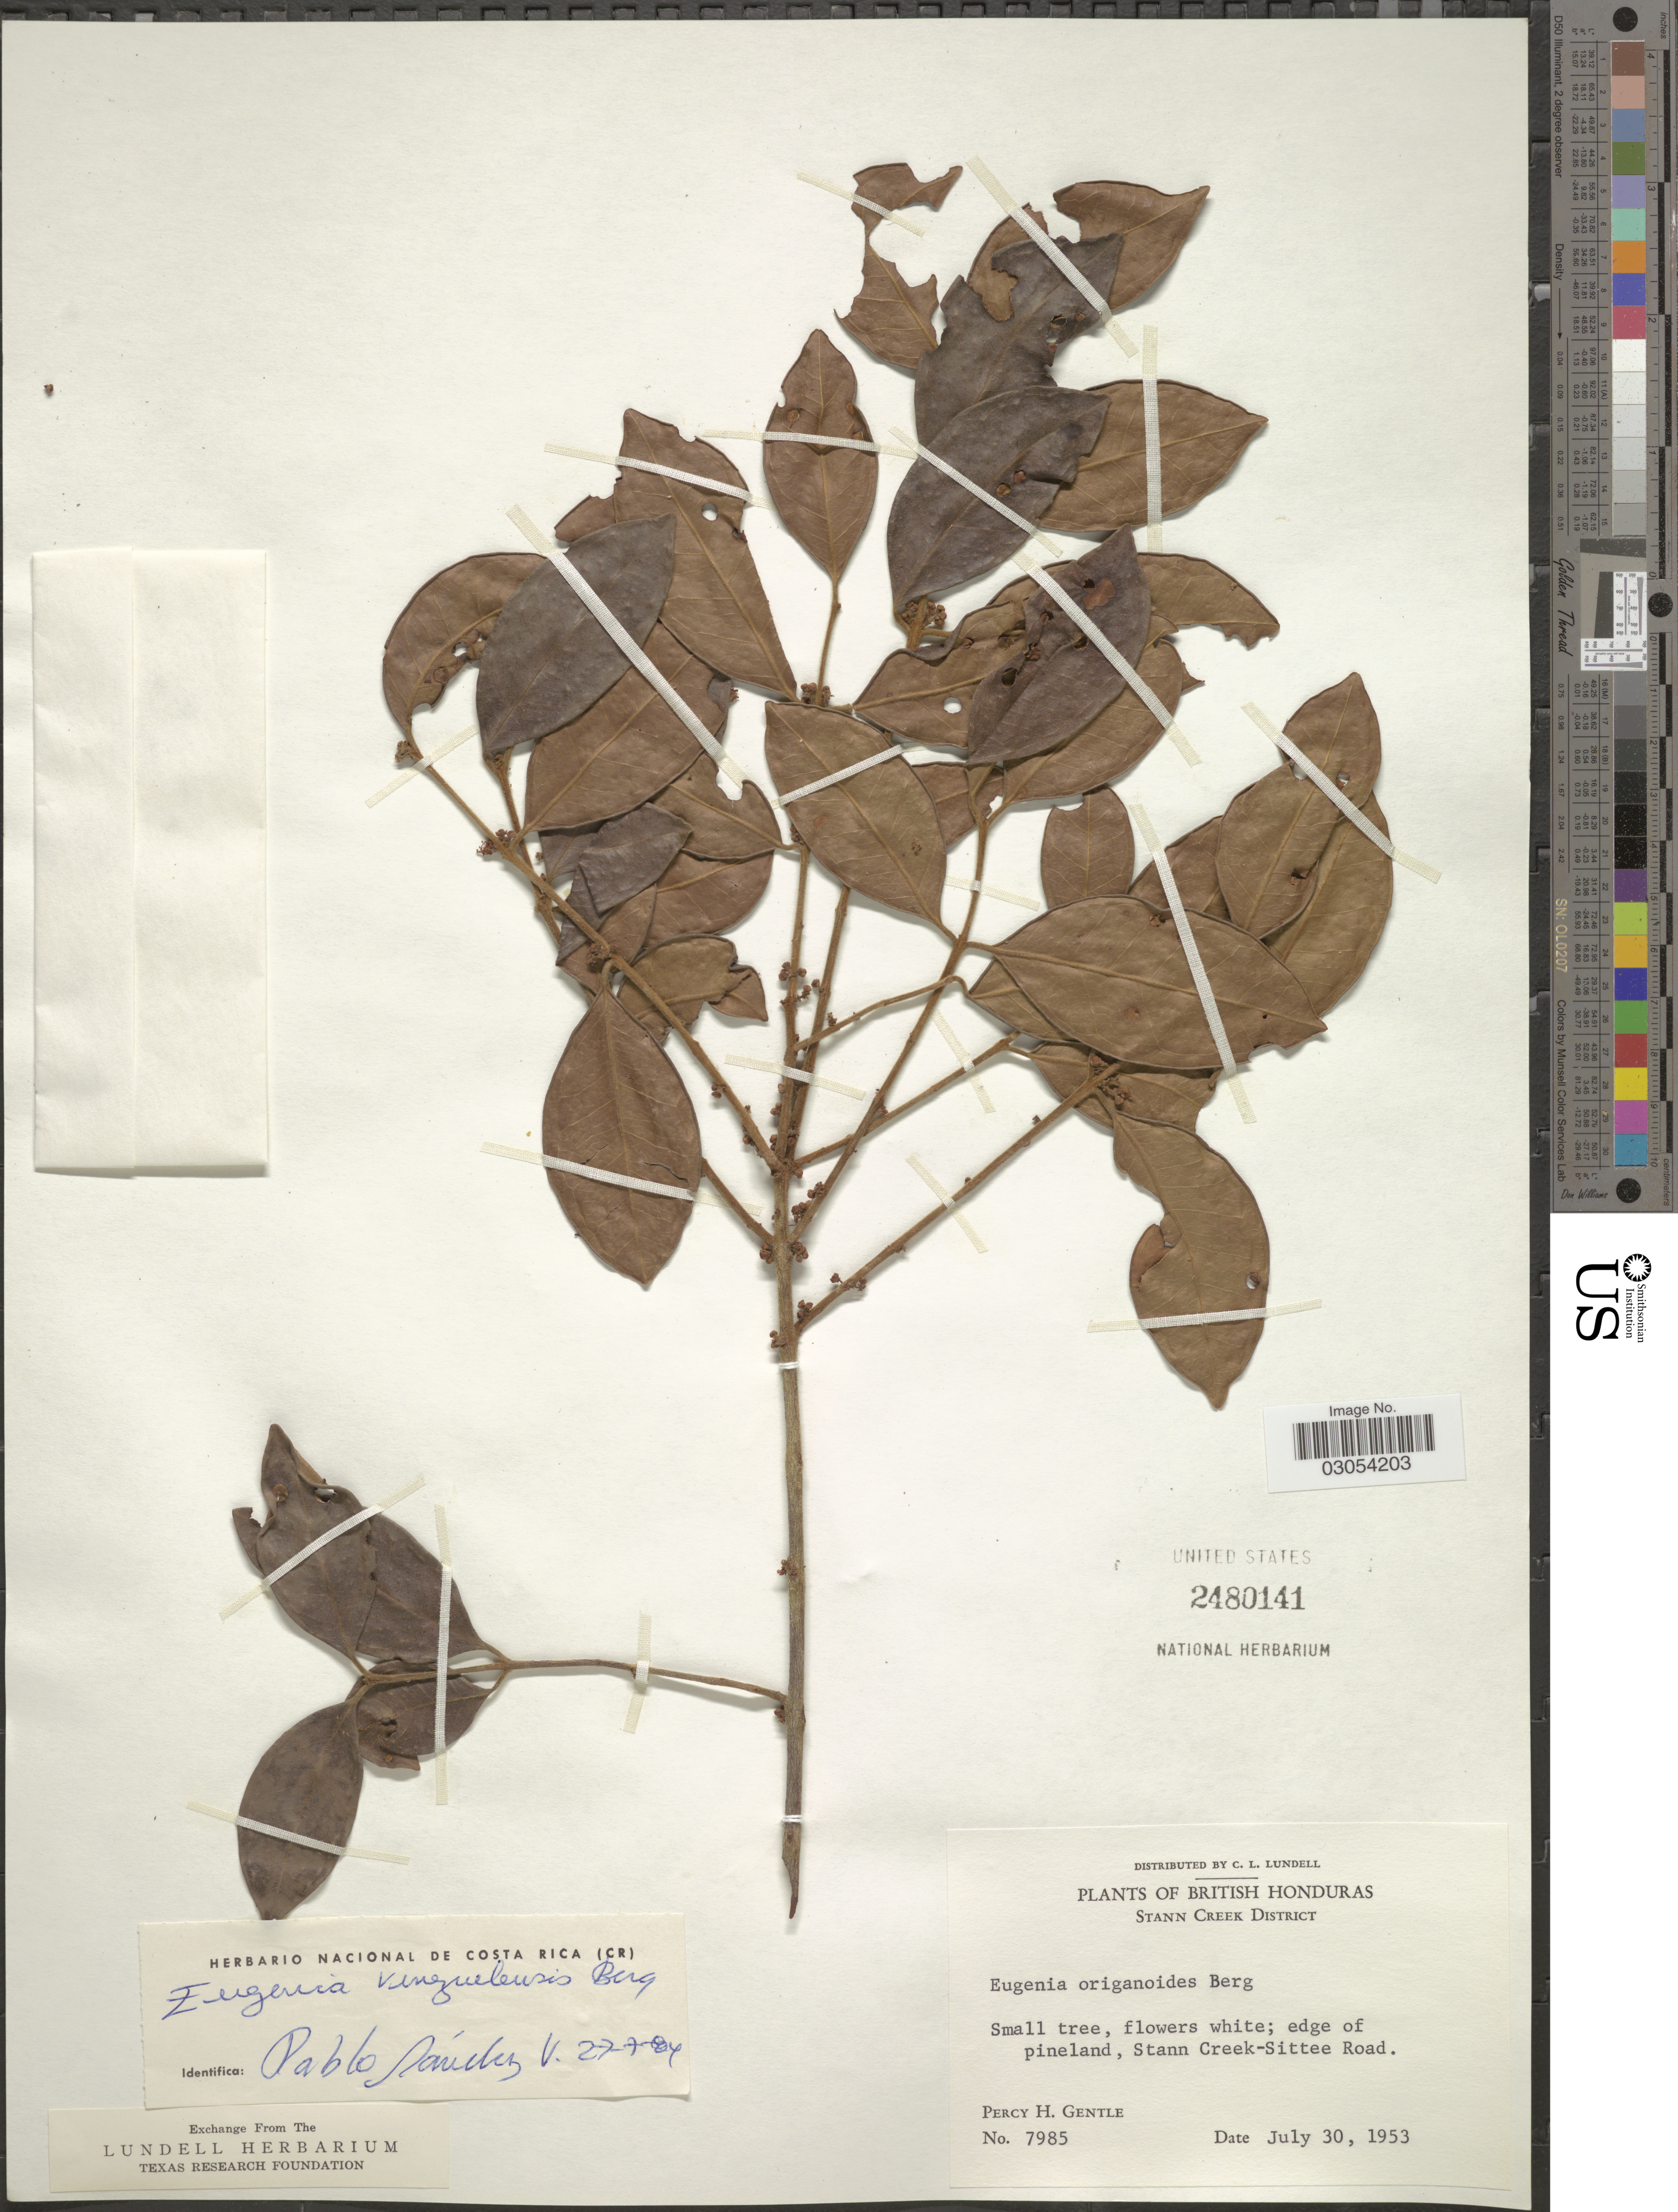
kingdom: Plantae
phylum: Tracheophyta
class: Magnoliopsida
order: Myrtales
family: Myrtaceae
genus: Eugenia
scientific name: Eugenia venezuelensis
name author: O. Berg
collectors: P. H. Gentle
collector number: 7985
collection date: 1953-07-30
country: Belize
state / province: Stann Creek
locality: British Honduras. Stann Creek District. Edge of pineland, Stann Creek-Sittee Road.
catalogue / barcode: US 2480141